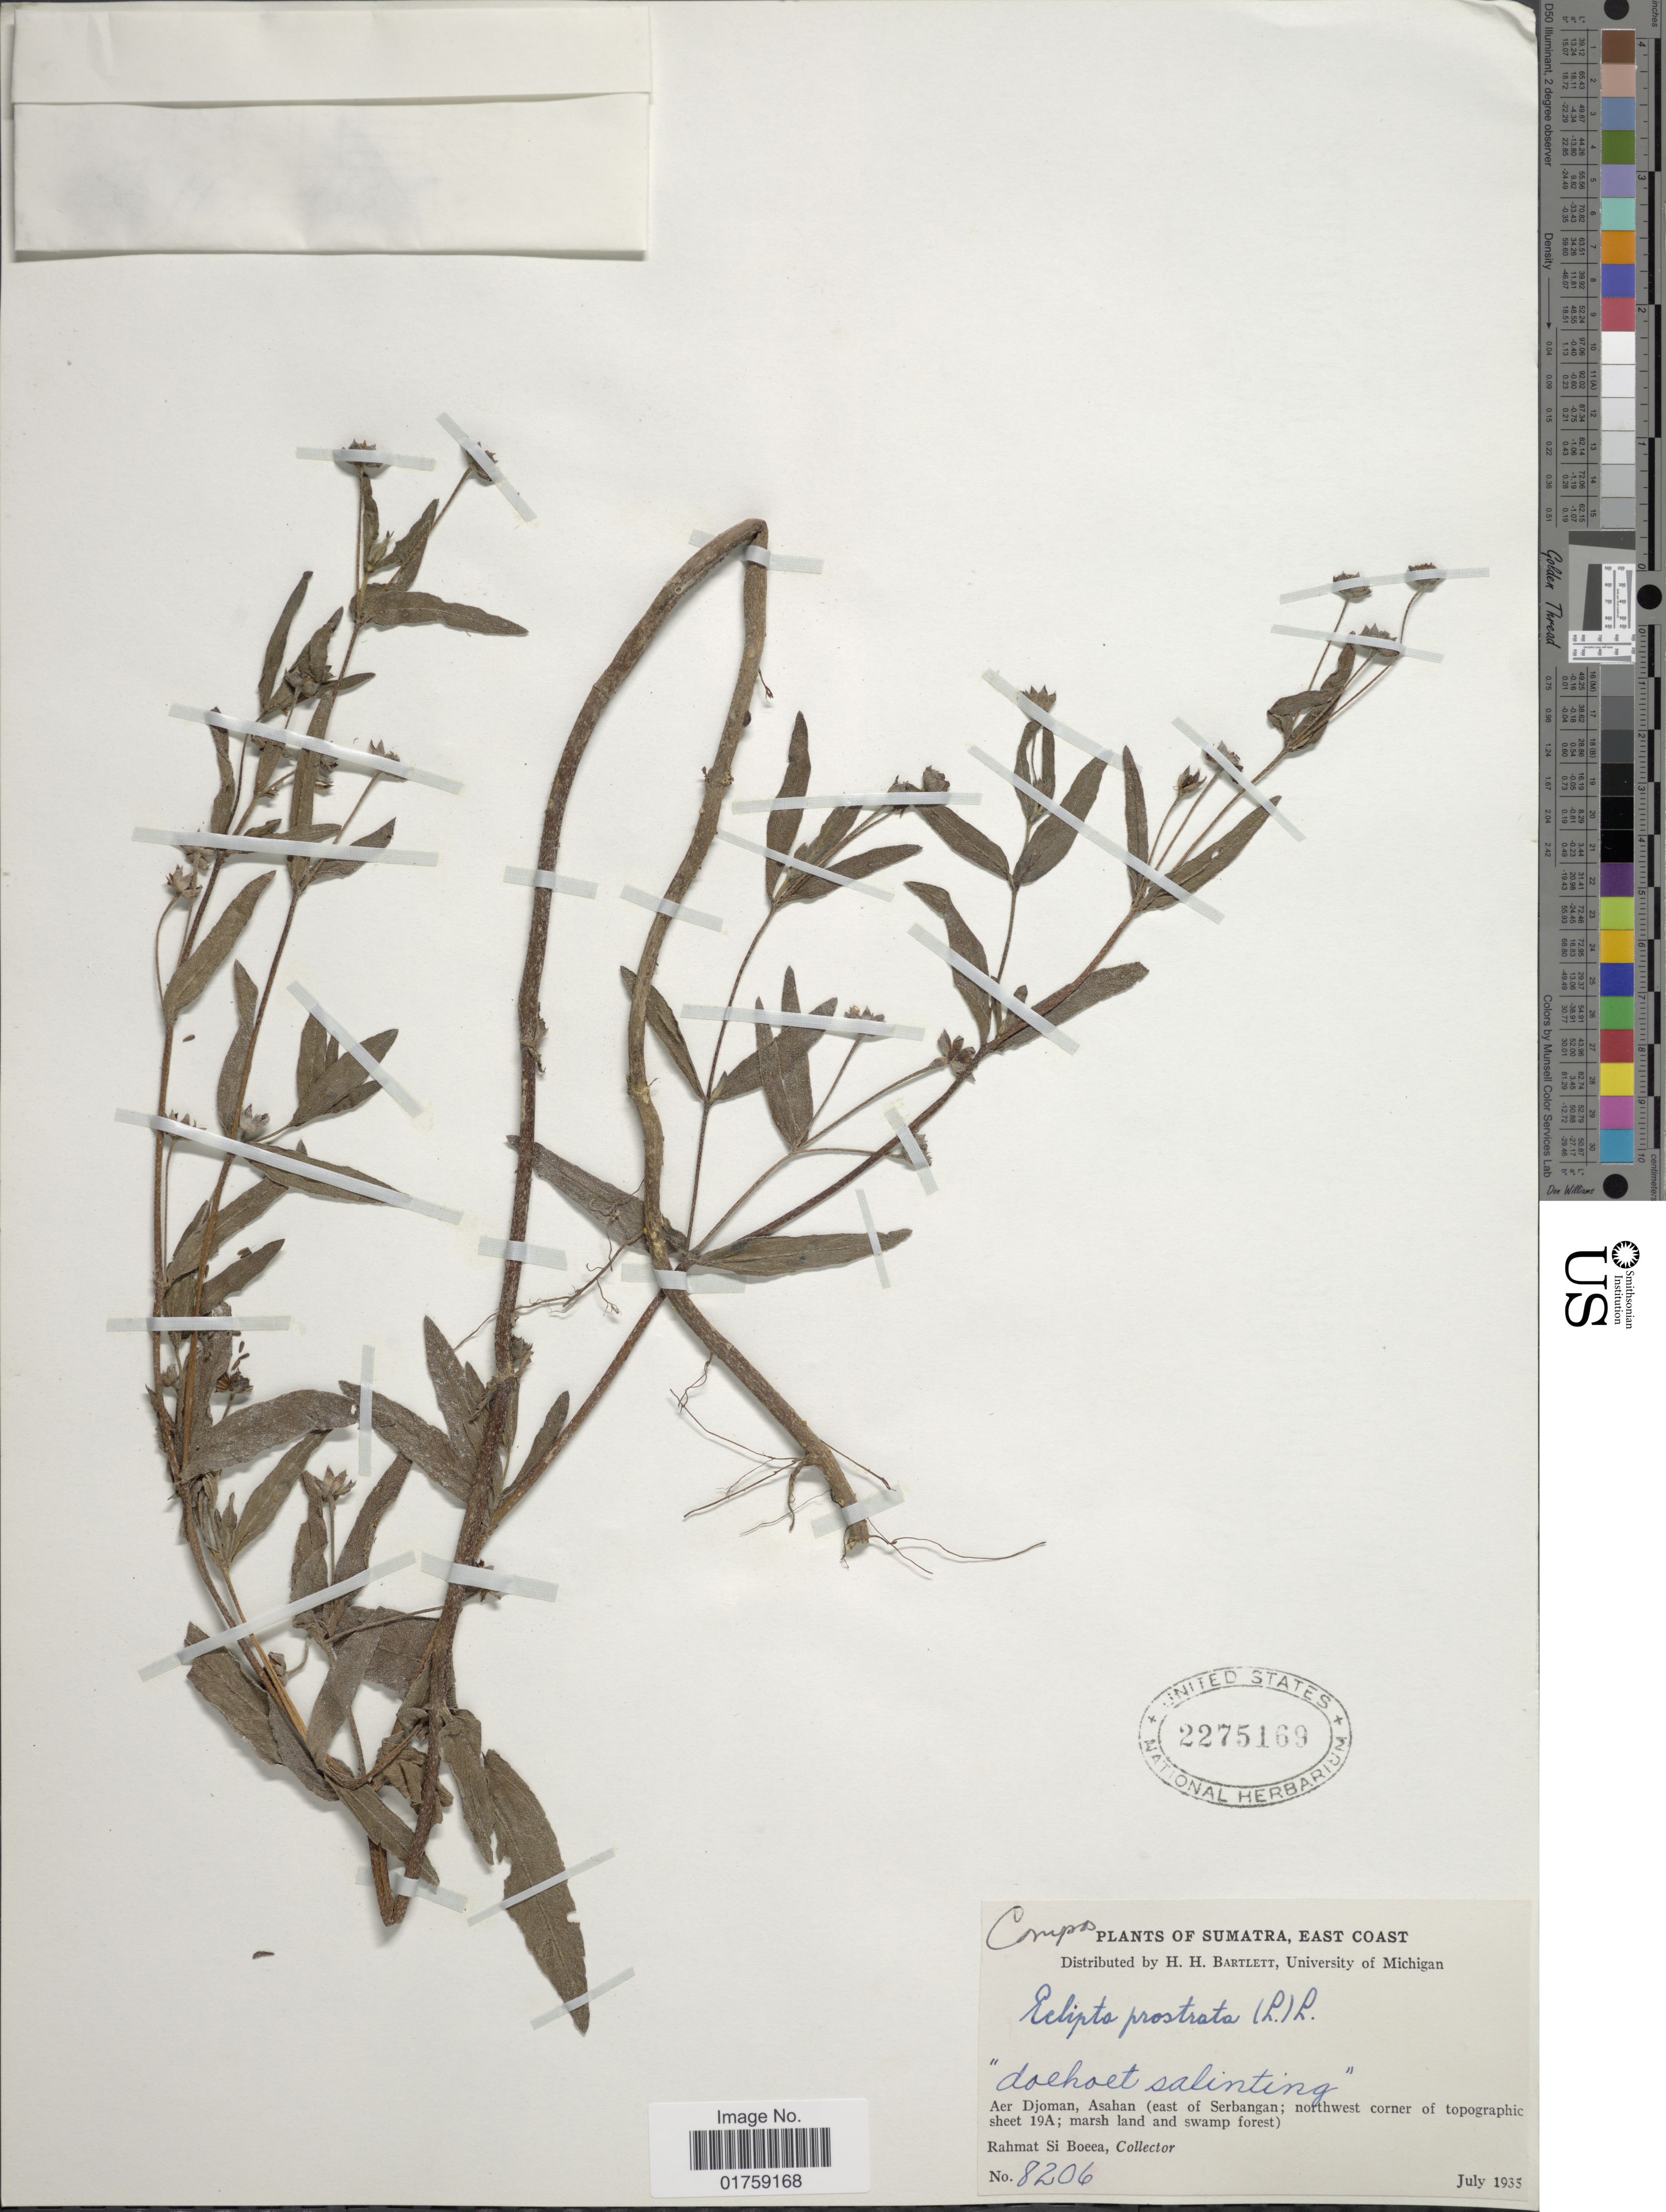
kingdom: Plantae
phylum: Tracheophyta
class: Magnoliopsida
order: Asterales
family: Asteraceae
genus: Eclipta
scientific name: Eclipta prostrata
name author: (L.) L.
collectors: Rahmat Si Boeea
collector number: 8206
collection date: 1935-07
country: Indonesia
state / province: Sumatra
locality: Sumatra, East Coast. Aer Djoman, Asahan (east of Serbangan; northwest corner of topographic sheet 19A; marsh land and swamp forest)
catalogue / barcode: US 2275169